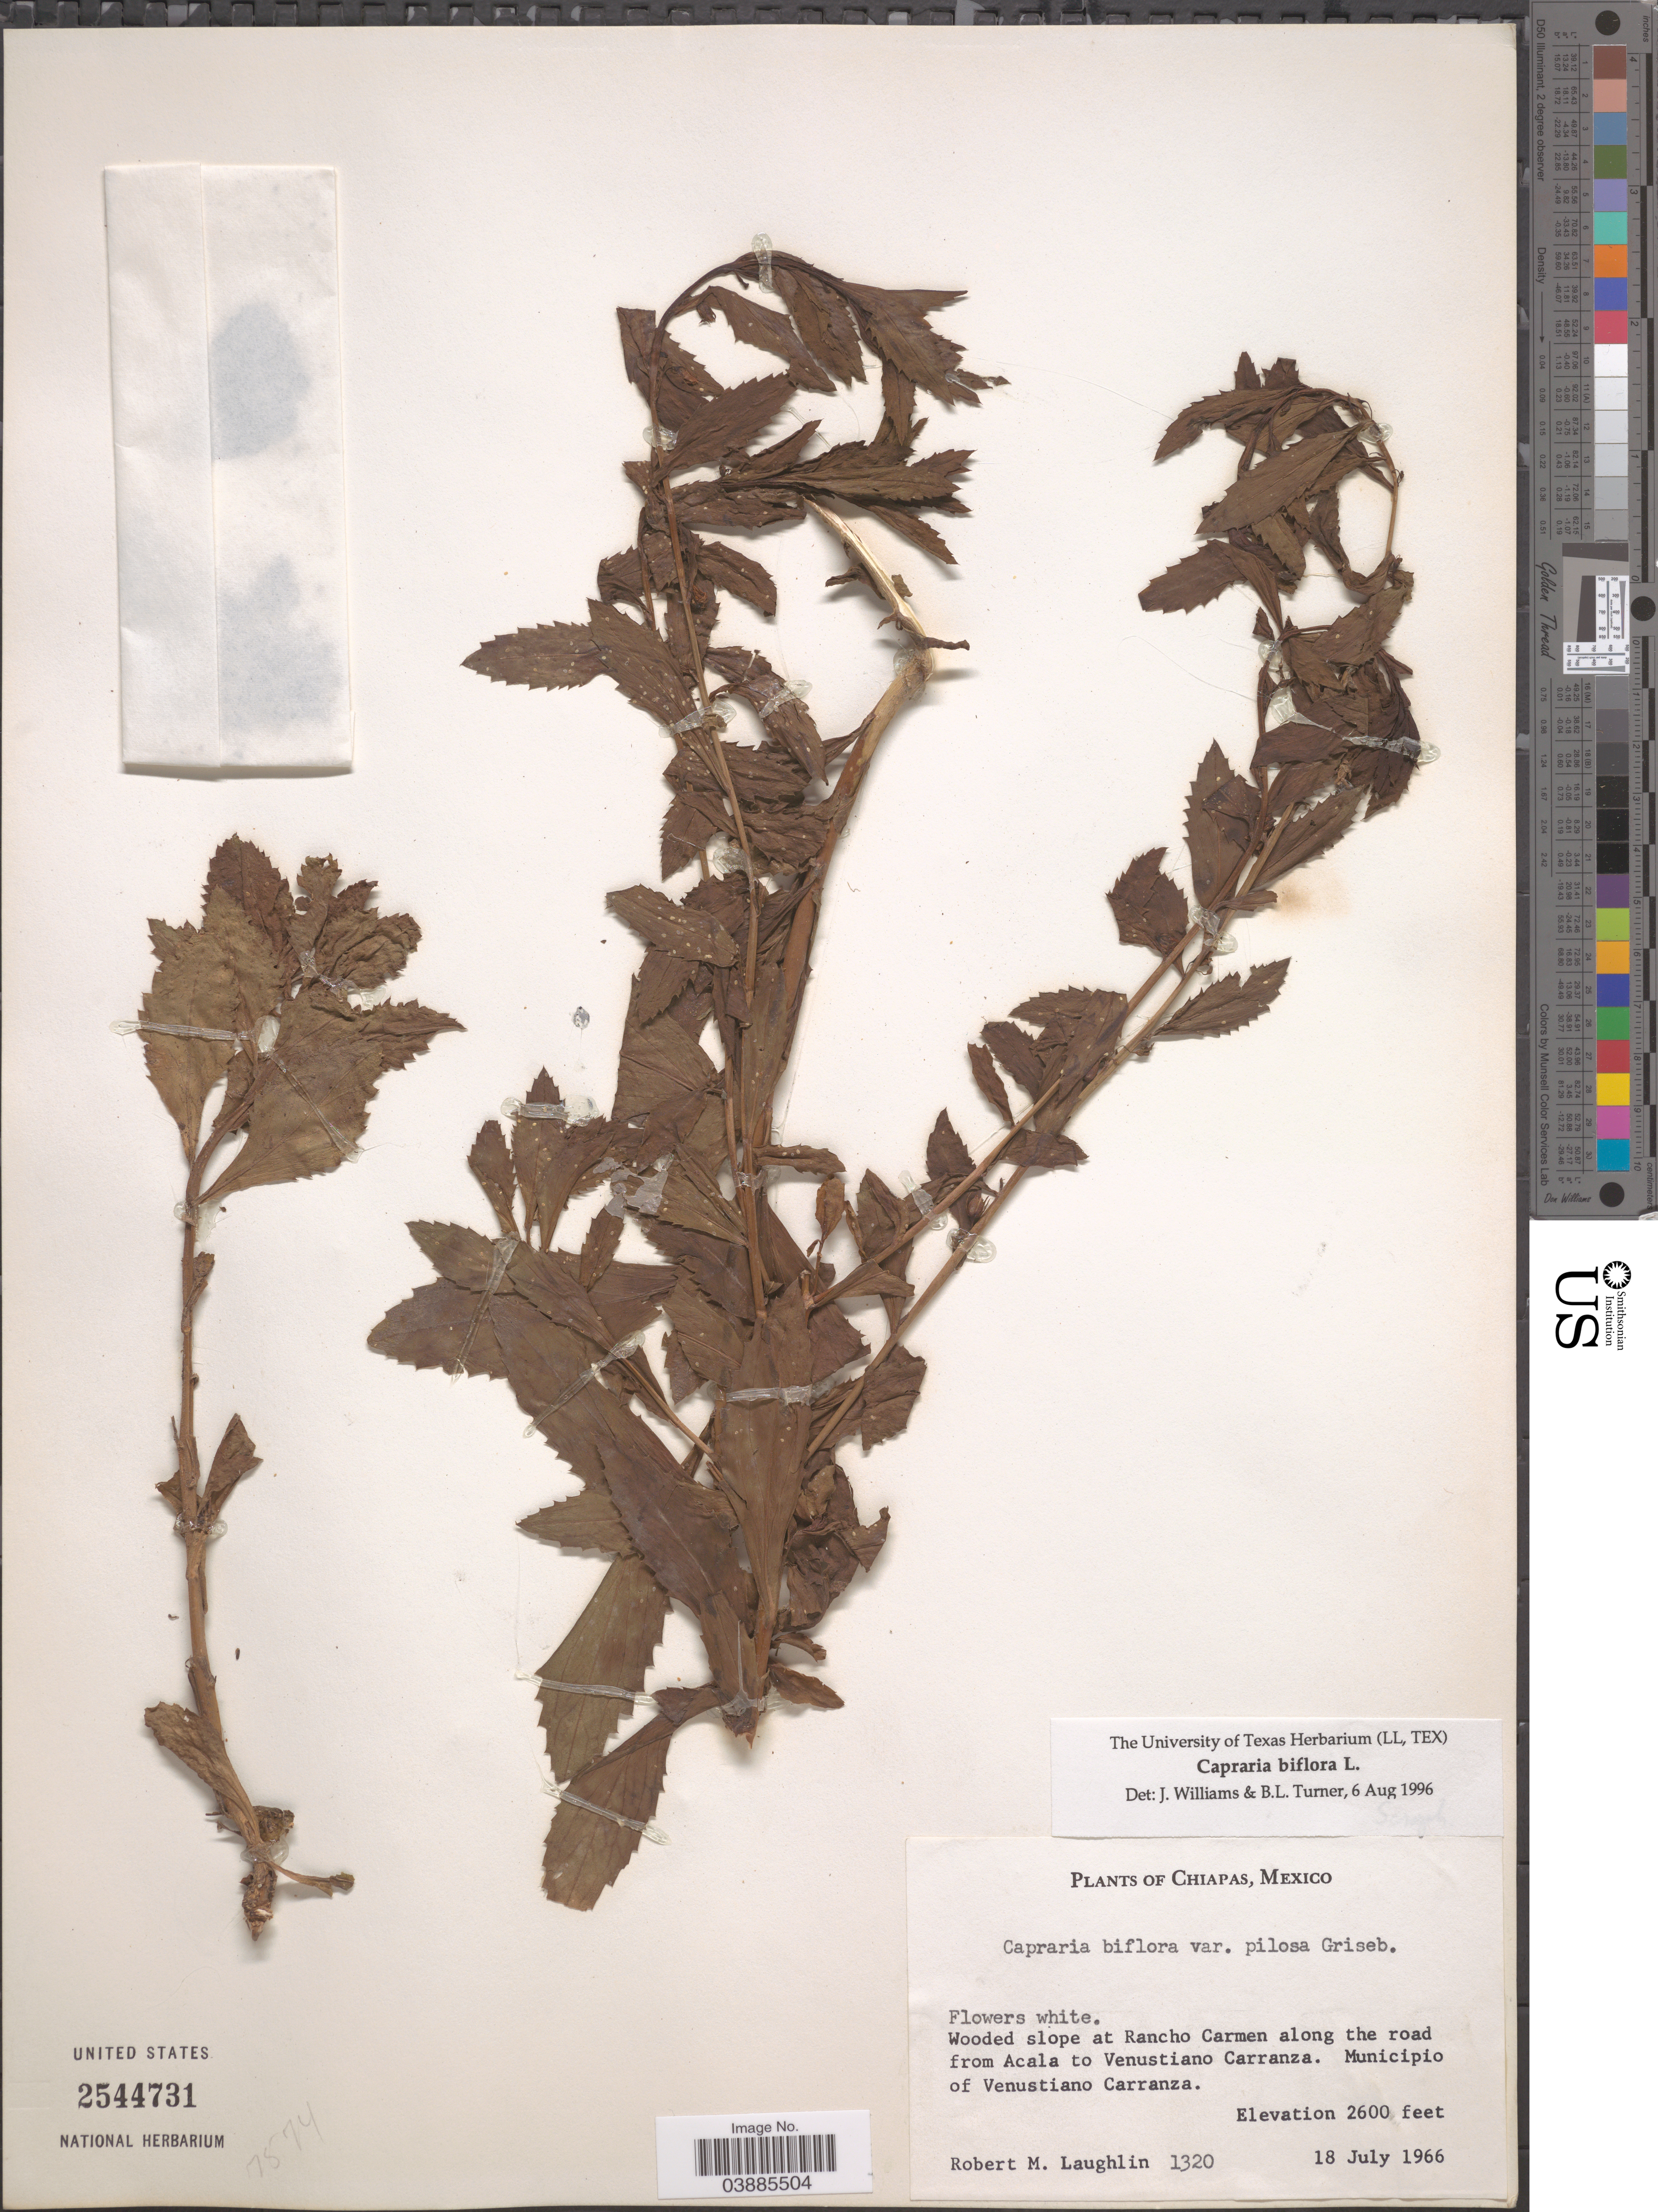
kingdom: Plantae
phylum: Tracheophyta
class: Magnoliopsida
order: Lamiales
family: Scrophulariaceae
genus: Capraria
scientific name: Capraria biflora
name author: L.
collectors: R. M. Laughlin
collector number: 1320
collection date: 1966-07-18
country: Mexico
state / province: Chiapas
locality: Wooded slope at Rancho Carmen along the road from Acala to Venustiano Carranza. Municipio of Venustiano Carranza.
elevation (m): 792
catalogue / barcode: US 2544731